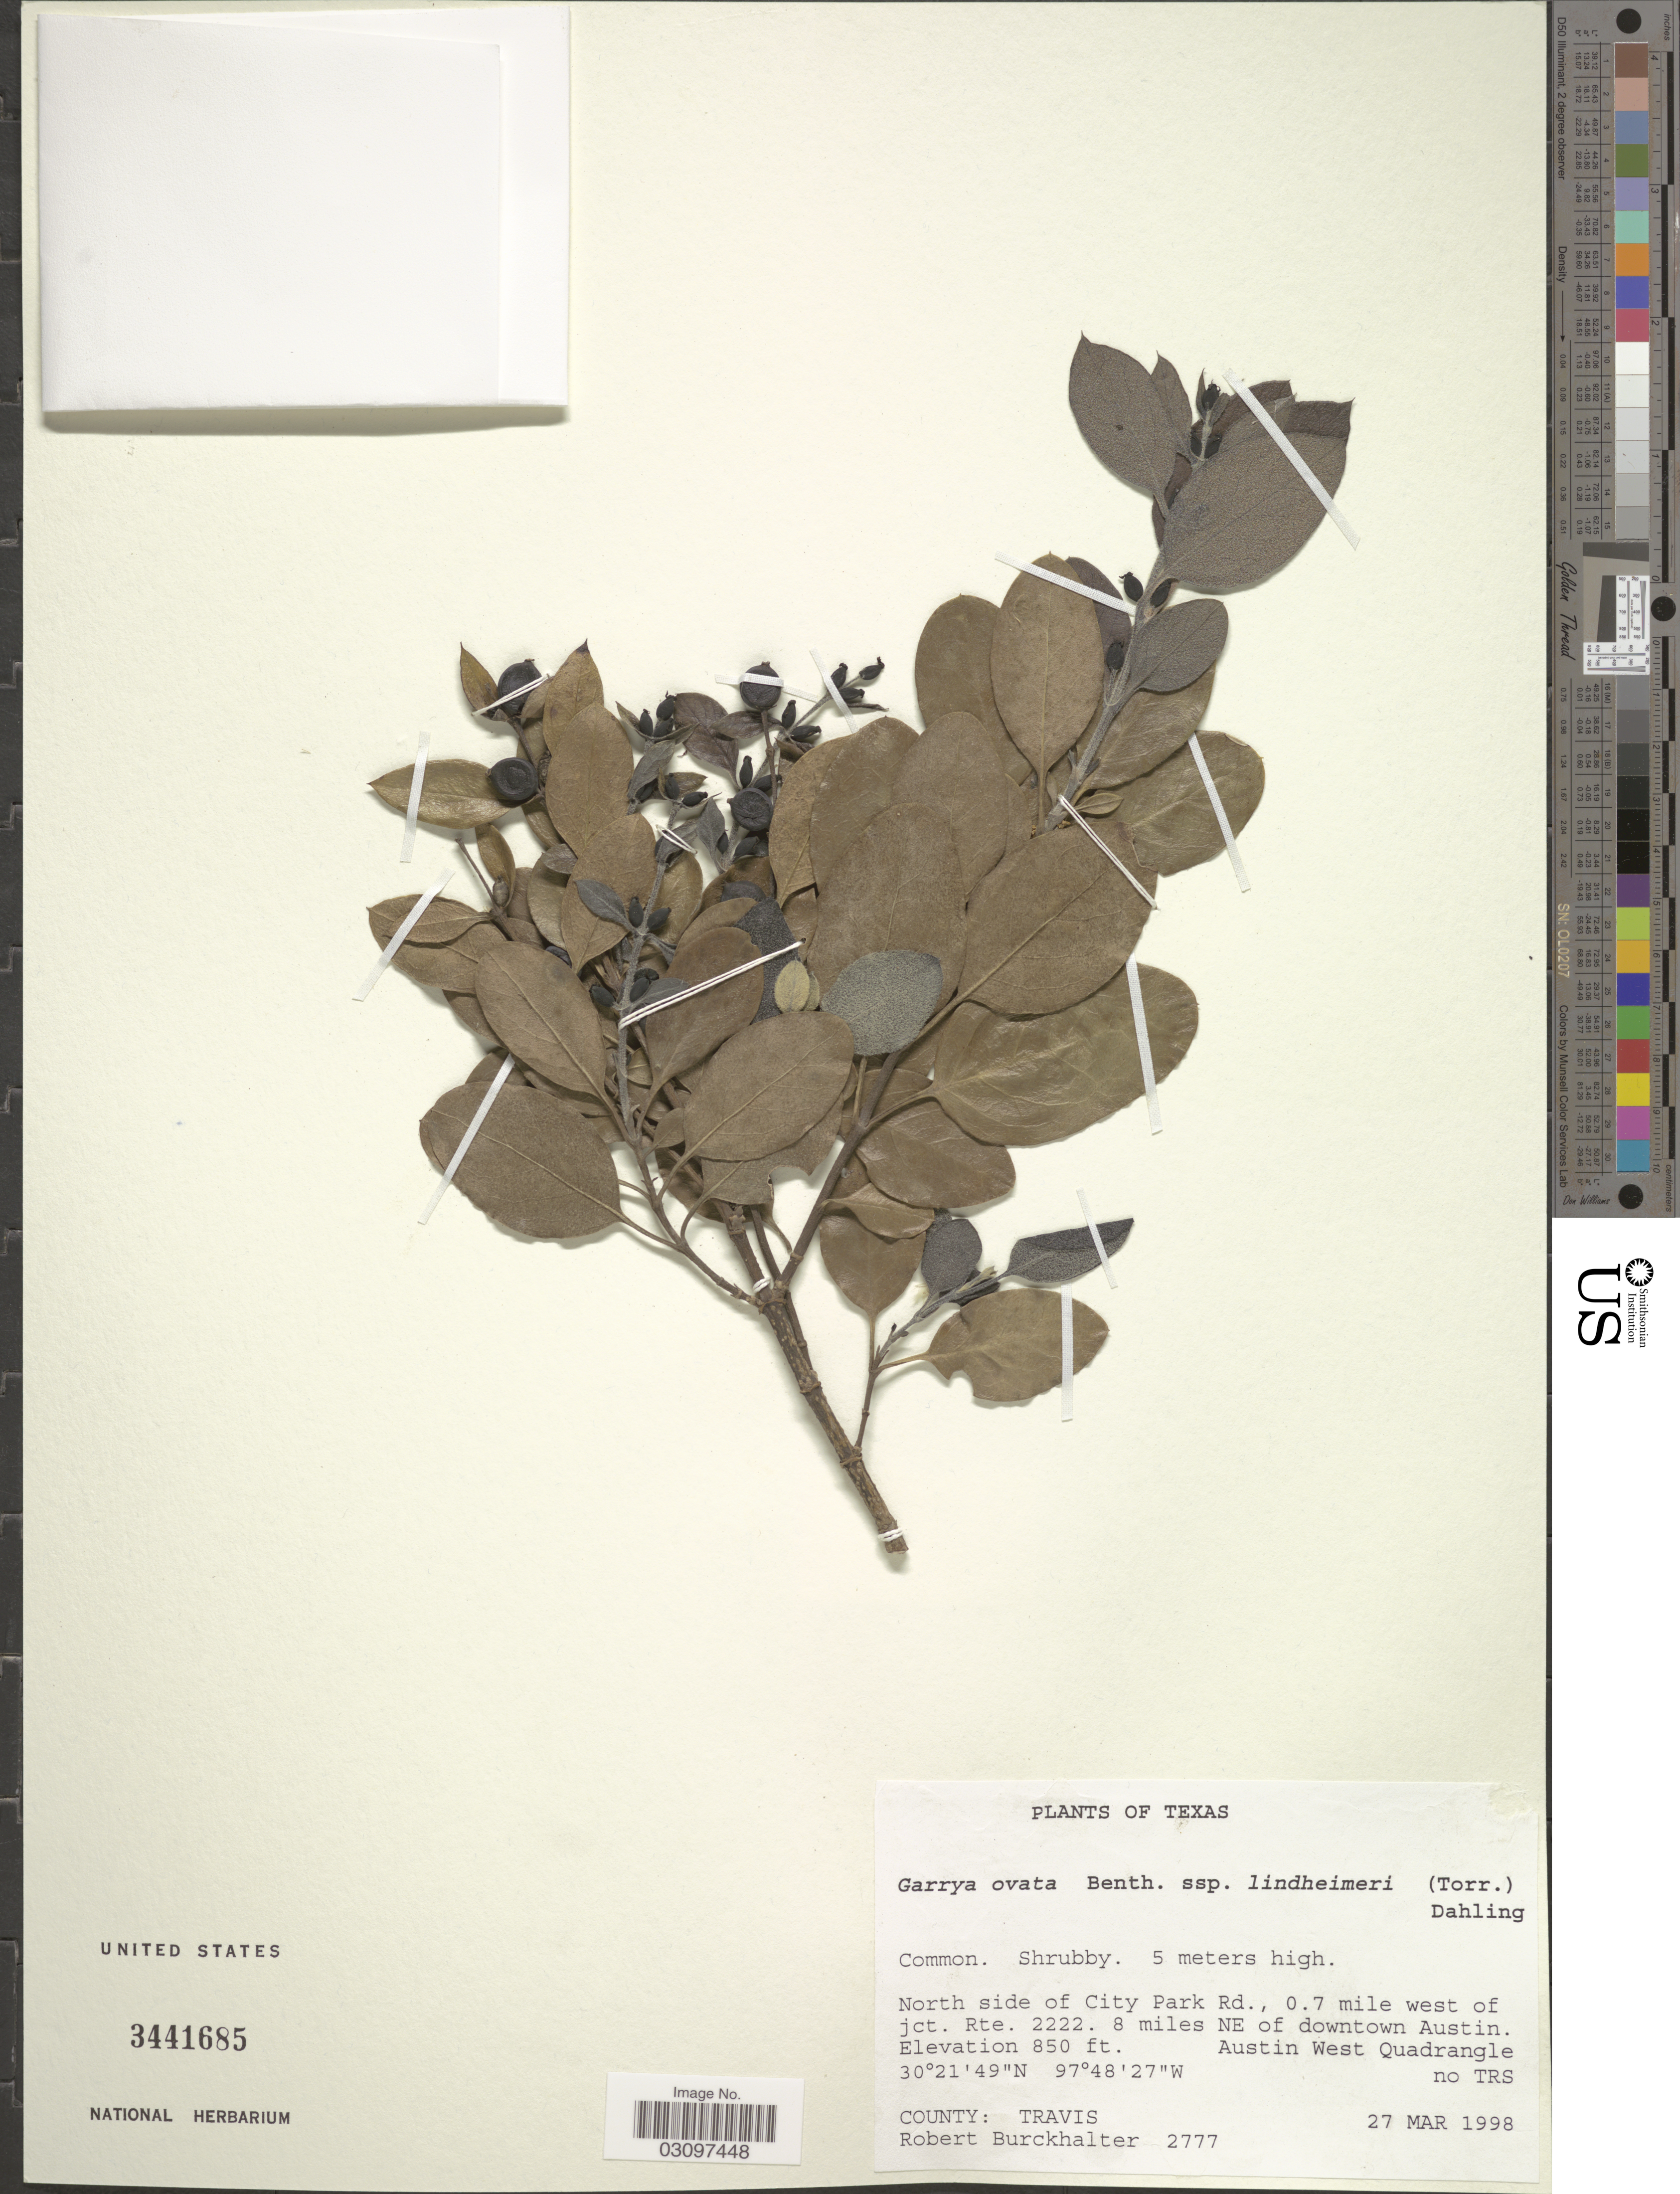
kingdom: Plantae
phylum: Tracheophyta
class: Magnoliopsida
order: Garryales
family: Garryaceae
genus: Garrya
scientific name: Garrya ovata subsp. lindheimeri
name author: (Torr.) Dahling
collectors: R. Burckhalter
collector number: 2777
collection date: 1998-03-27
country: United States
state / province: Texas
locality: North side of City Park Rd., 0.7 mile west of jct. Rte. 2222. 8 miles NE of downtown Austin. Austin West Quadrangle no TRS. County: Travis.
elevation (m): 259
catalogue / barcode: US 3441685